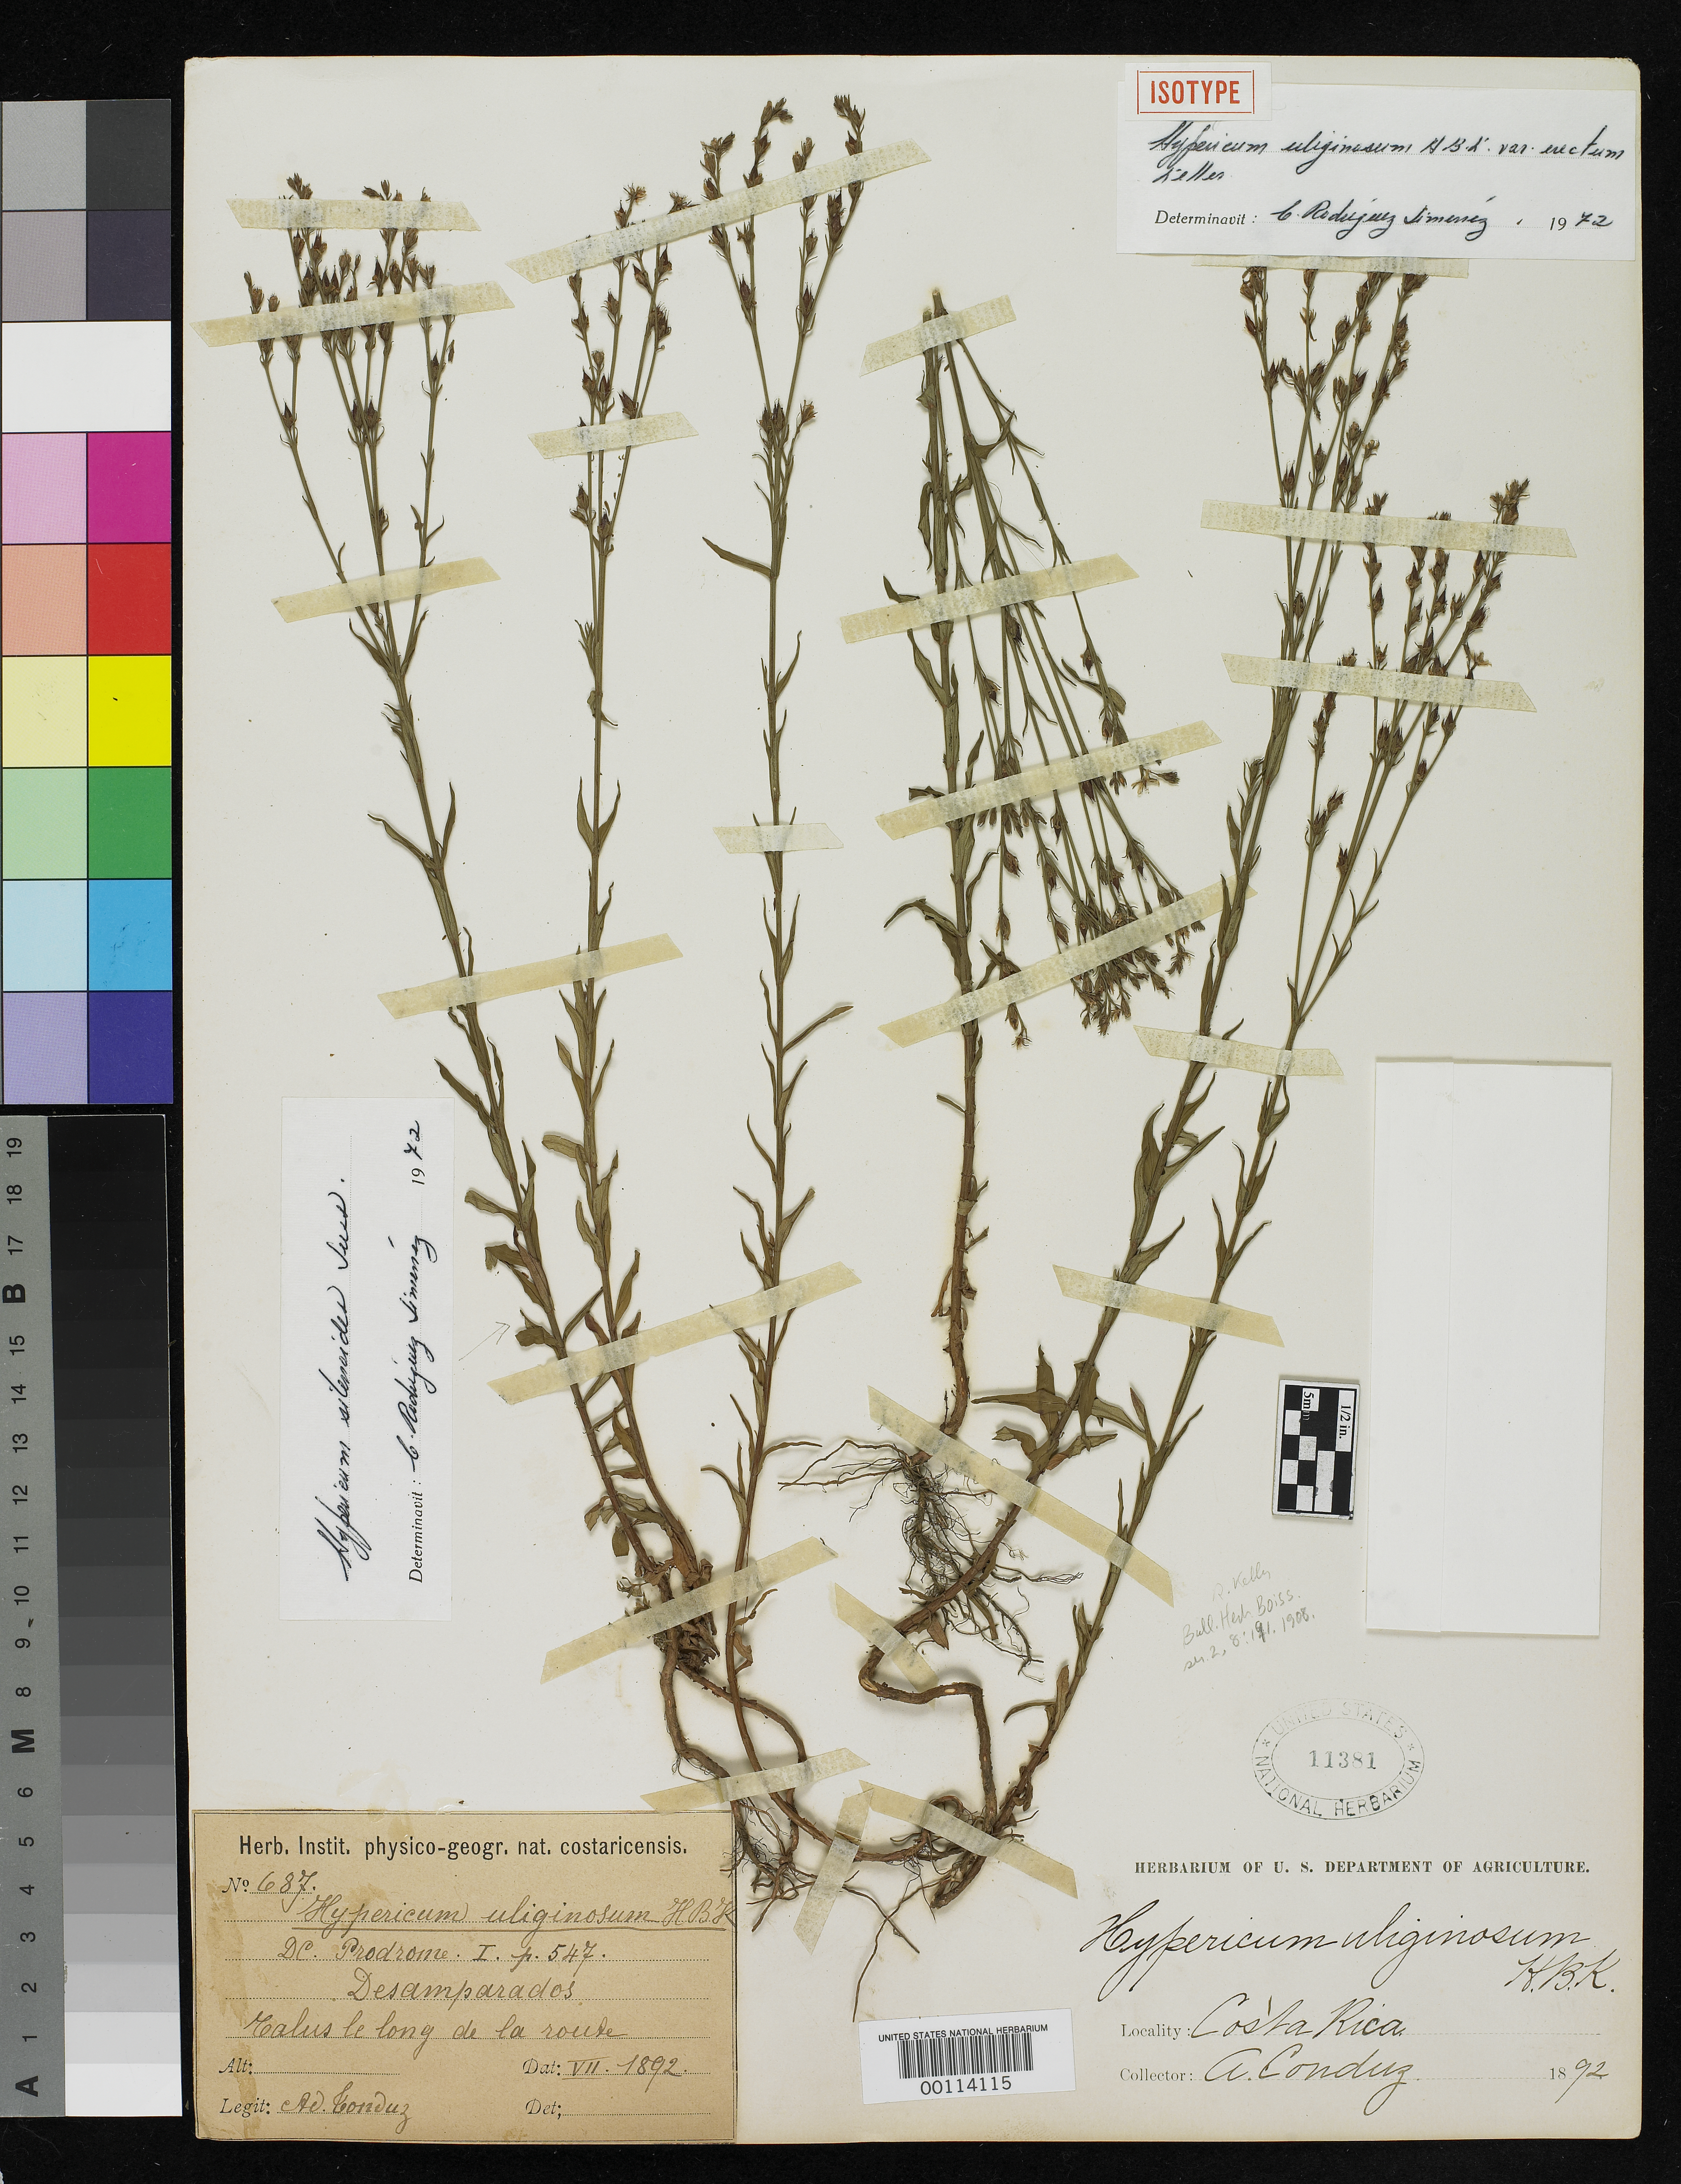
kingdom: Plantae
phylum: Tracheophyta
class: Magnoliopsida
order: Malpighiales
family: Hypericaceae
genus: Hypericum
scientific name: Hypericum uliginosum var. erectum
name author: R. Keller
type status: Isotype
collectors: A. Tonduz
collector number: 687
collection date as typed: Jul 1892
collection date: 1892-07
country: Costa Rica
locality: Desamparados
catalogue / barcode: US 11381